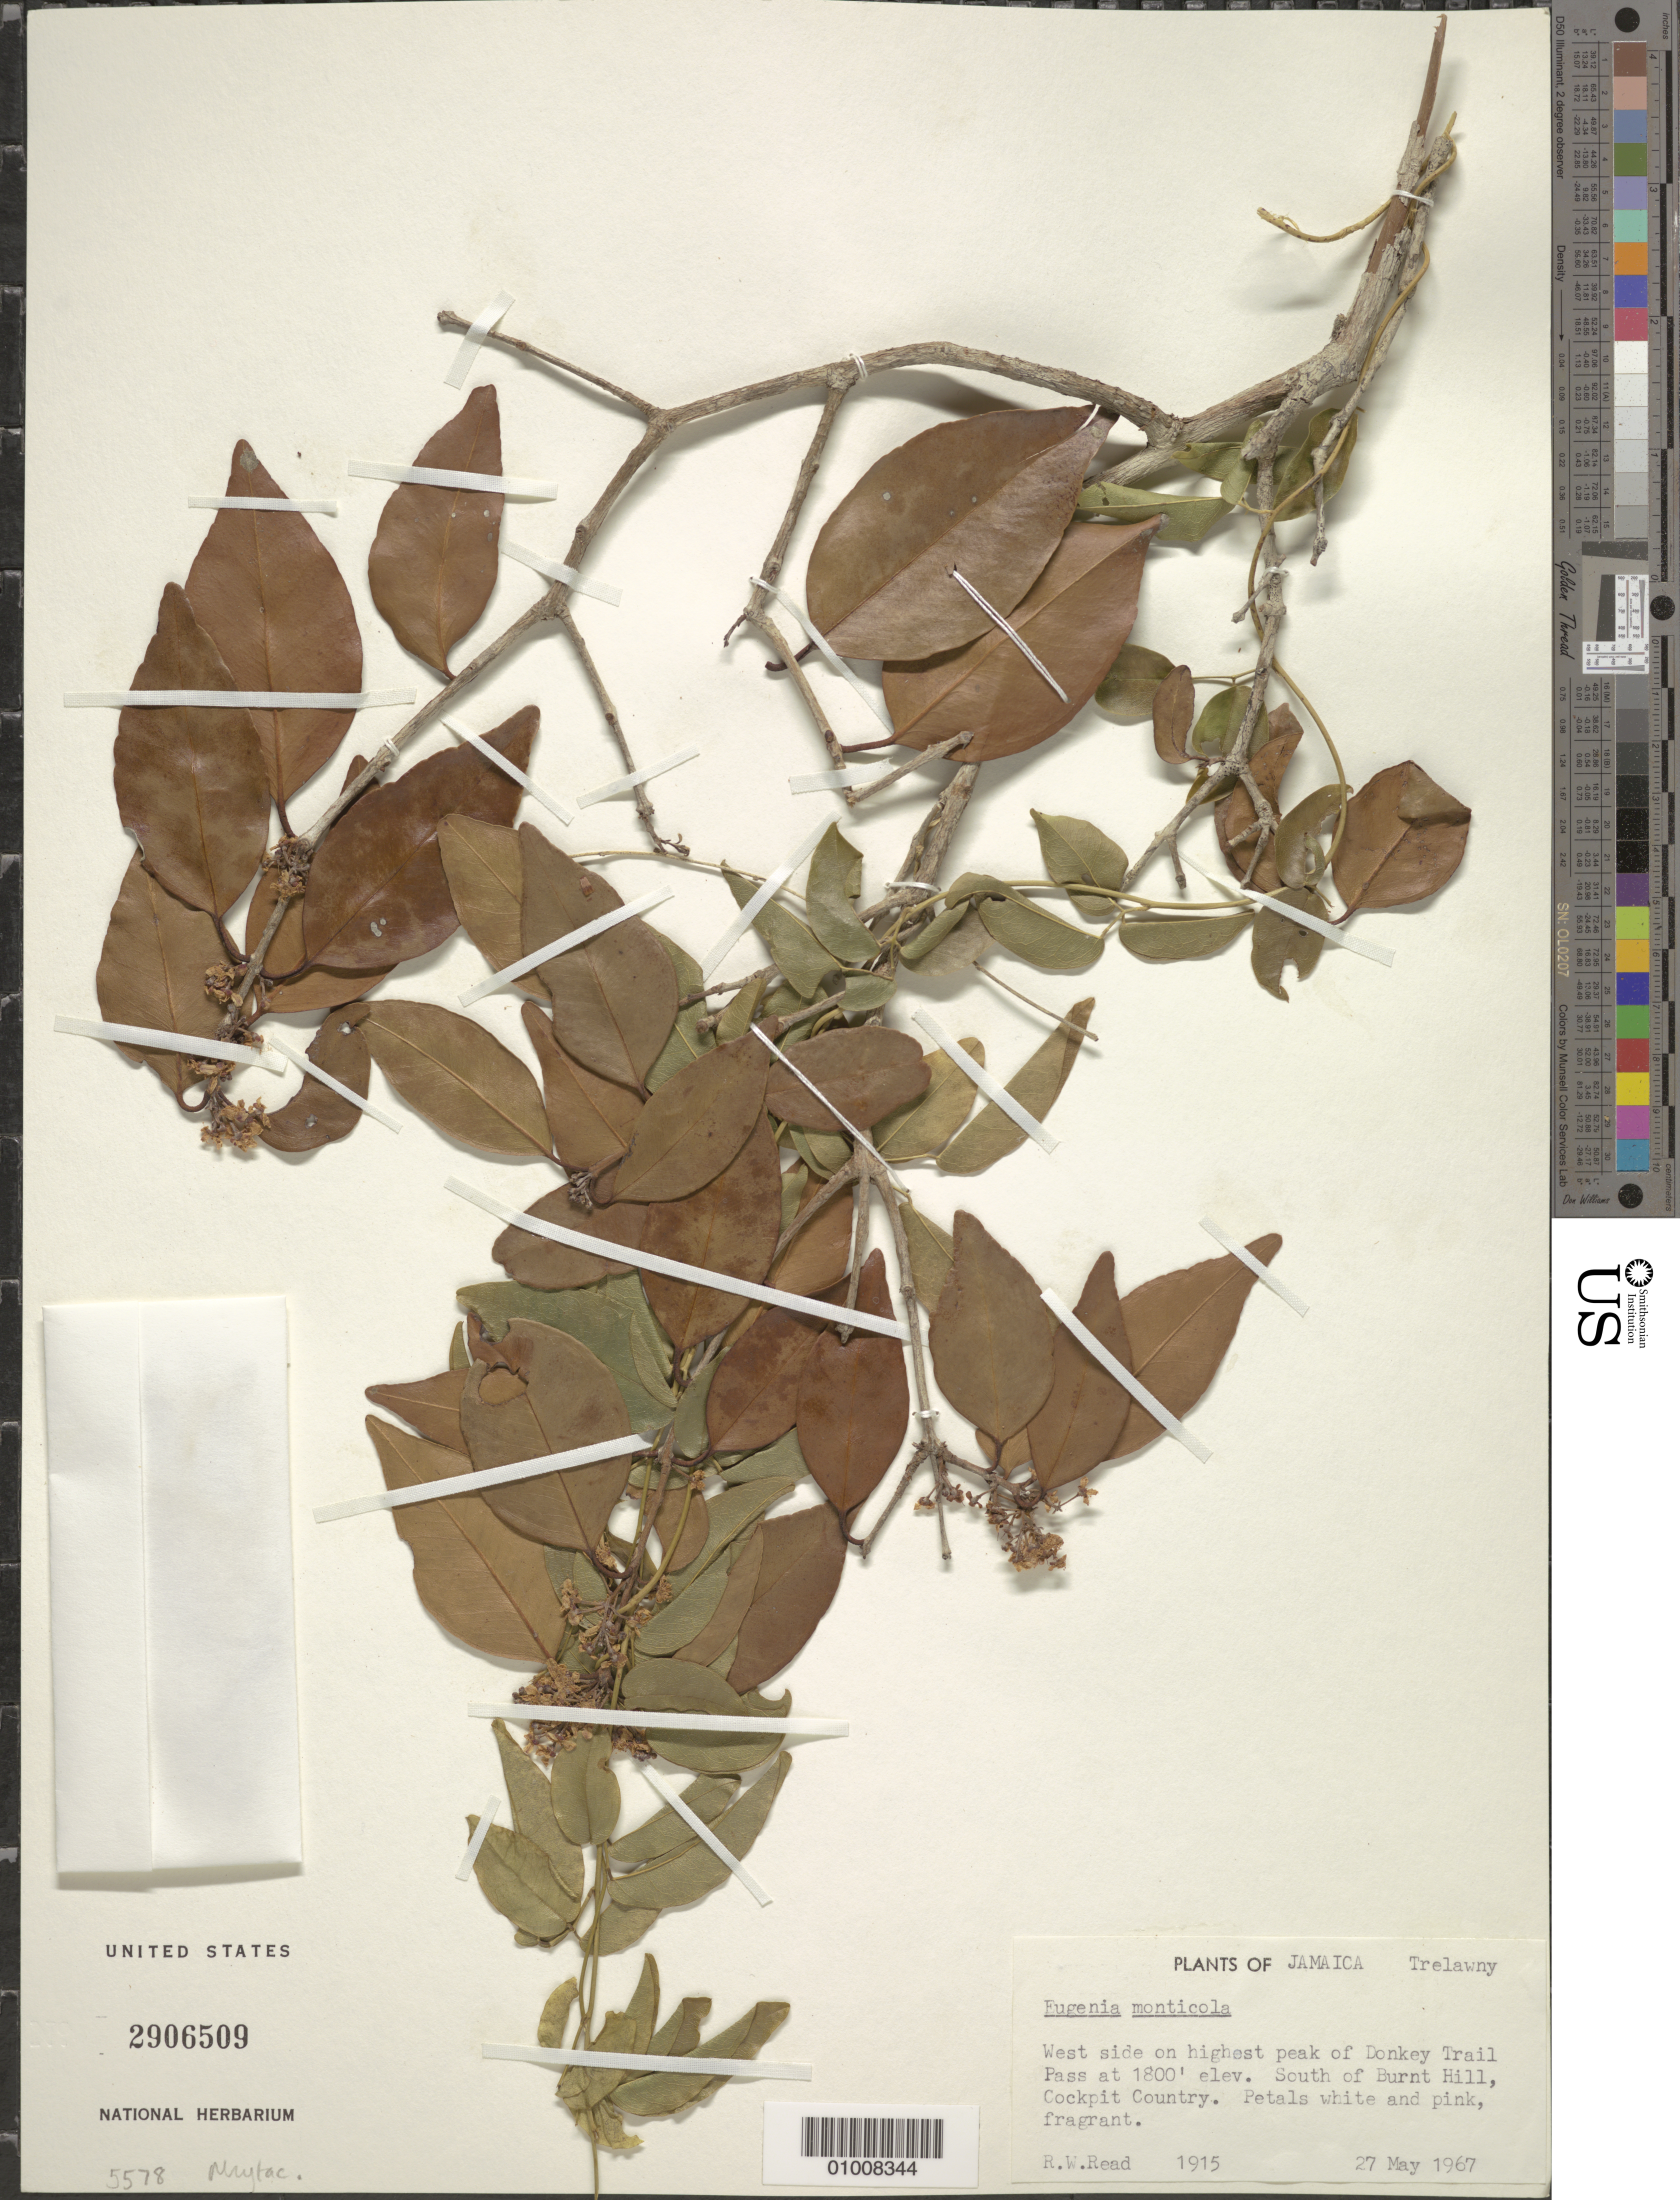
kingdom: Plantae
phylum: Tracheophyta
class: Magnoliopsida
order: Myrtales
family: Myrtaceae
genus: Eugenia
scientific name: Eugenia monticola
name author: (Sw.) DC.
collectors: R. W. Read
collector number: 1915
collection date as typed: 27 May 1967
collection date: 1967-05-27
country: Jamaica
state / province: Trelawny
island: Jamaica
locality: West side of highest peak of Donkey Trail Pass. South of Burnt Hill, Cockpit Country.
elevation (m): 549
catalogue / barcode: US 2906509